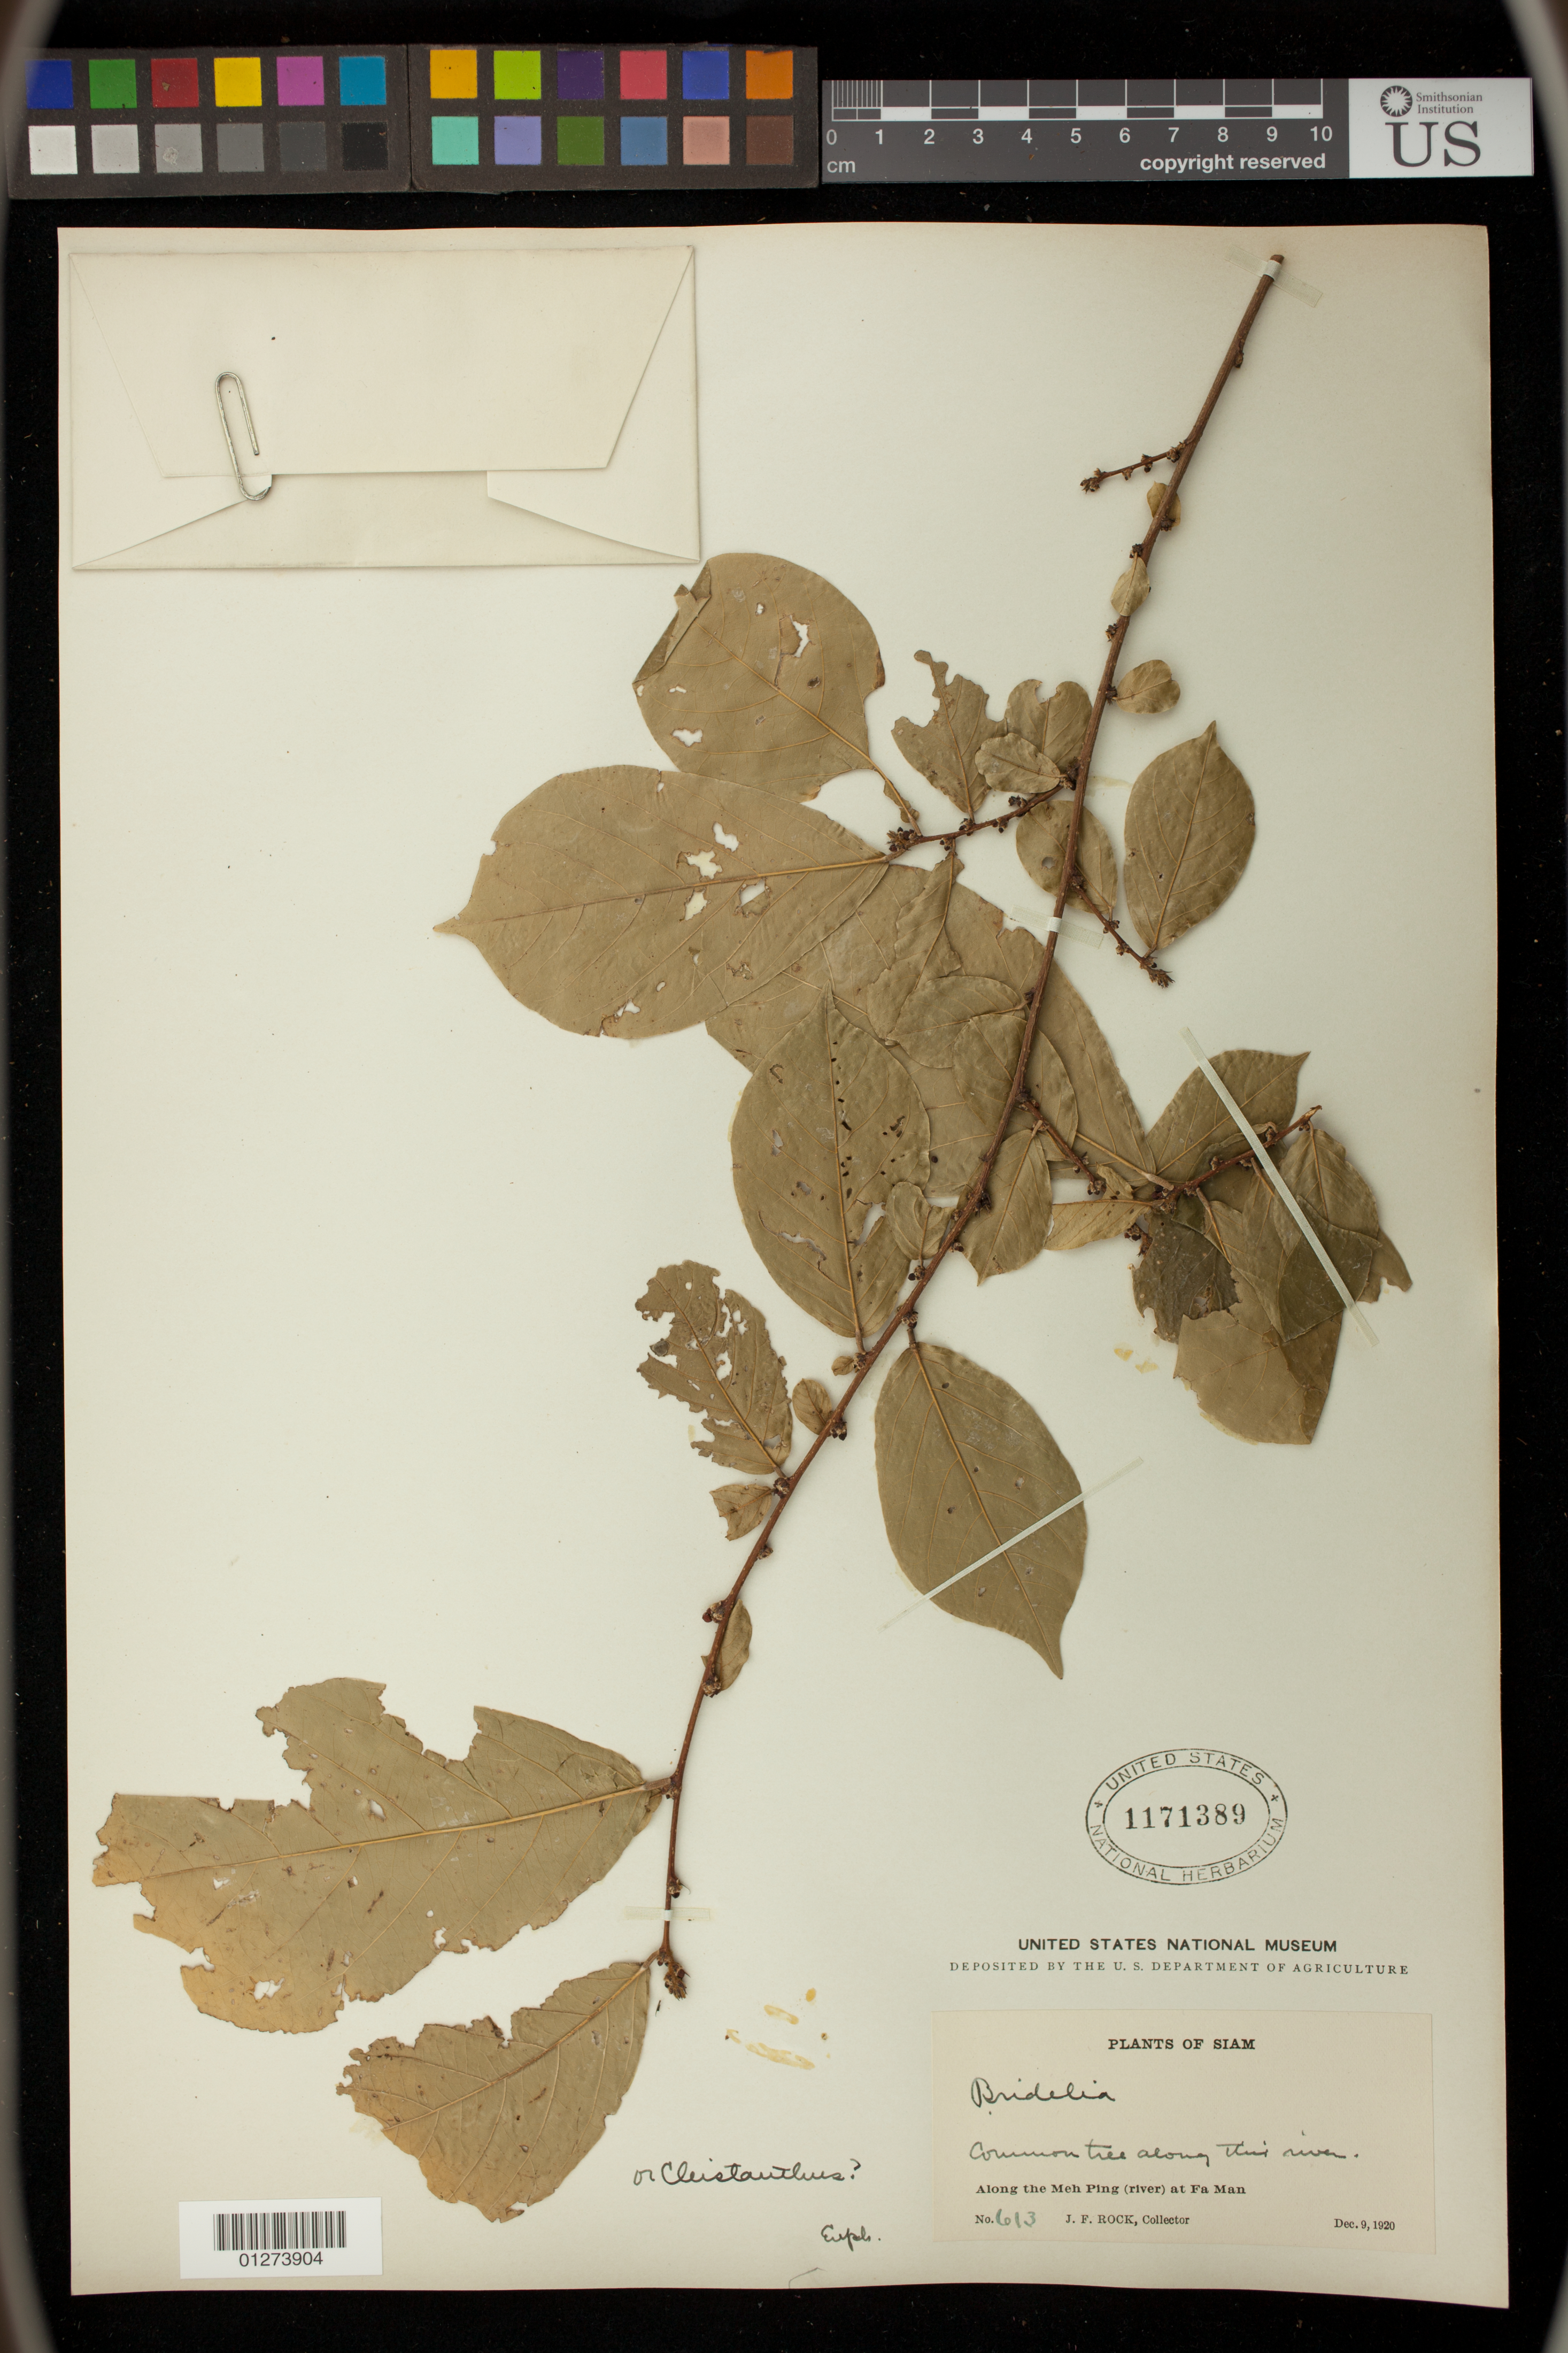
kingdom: Plantae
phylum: Tracheophyta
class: Magnoliopsida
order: Malpighiales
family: Phyllanthaceae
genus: Bridelia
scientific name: Bridelia sp.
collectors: J. F. Rock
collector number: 613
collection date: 1920-12-09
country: Thailand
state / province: Lop Buri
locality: Along Meh Ping (river) at Fa Man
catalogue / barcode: US 1171389